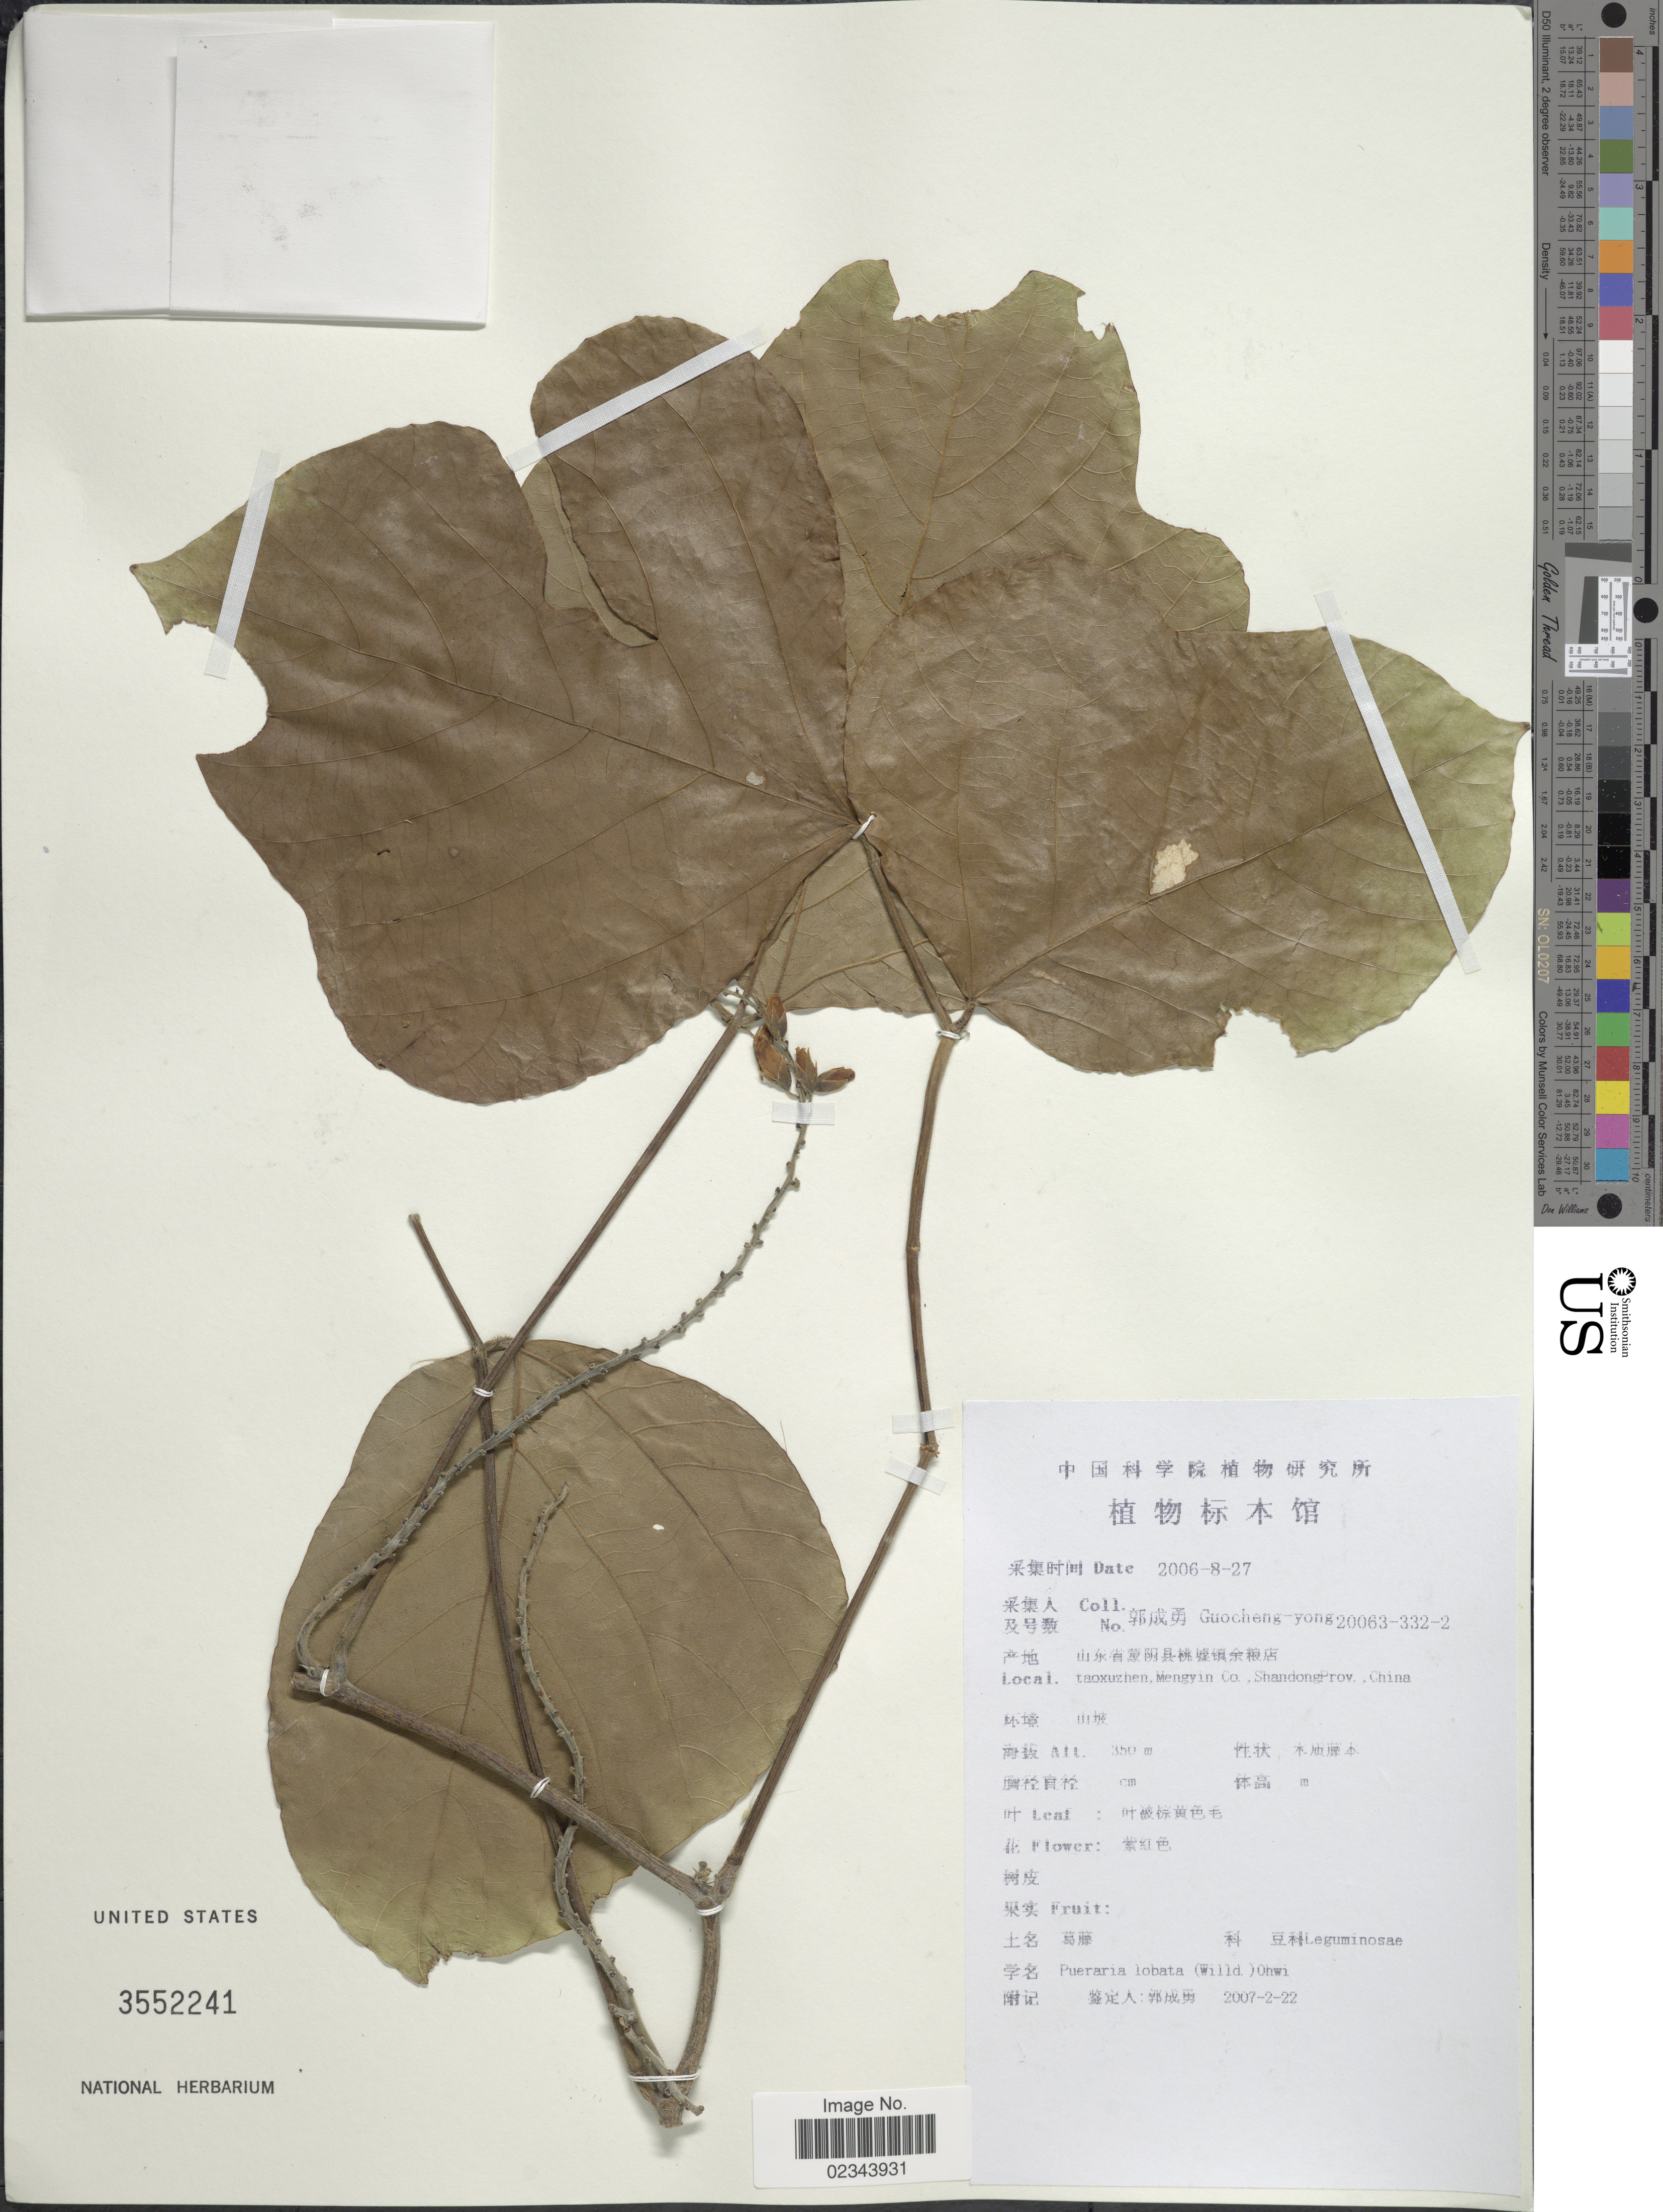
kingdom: Plantae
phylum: Tracheophyta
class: Magnoliopsida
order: Fabales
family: Fabaceae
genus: Pueraria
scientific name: Pueraria lobata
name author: (Willd.) Ohwi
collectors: Guo Chengyong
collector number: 20063-332-2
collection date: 2006-08-27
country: China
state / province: Shandong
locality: Taoxuzhen, Mengyin Co.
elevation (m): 350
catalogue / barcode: US 3552241